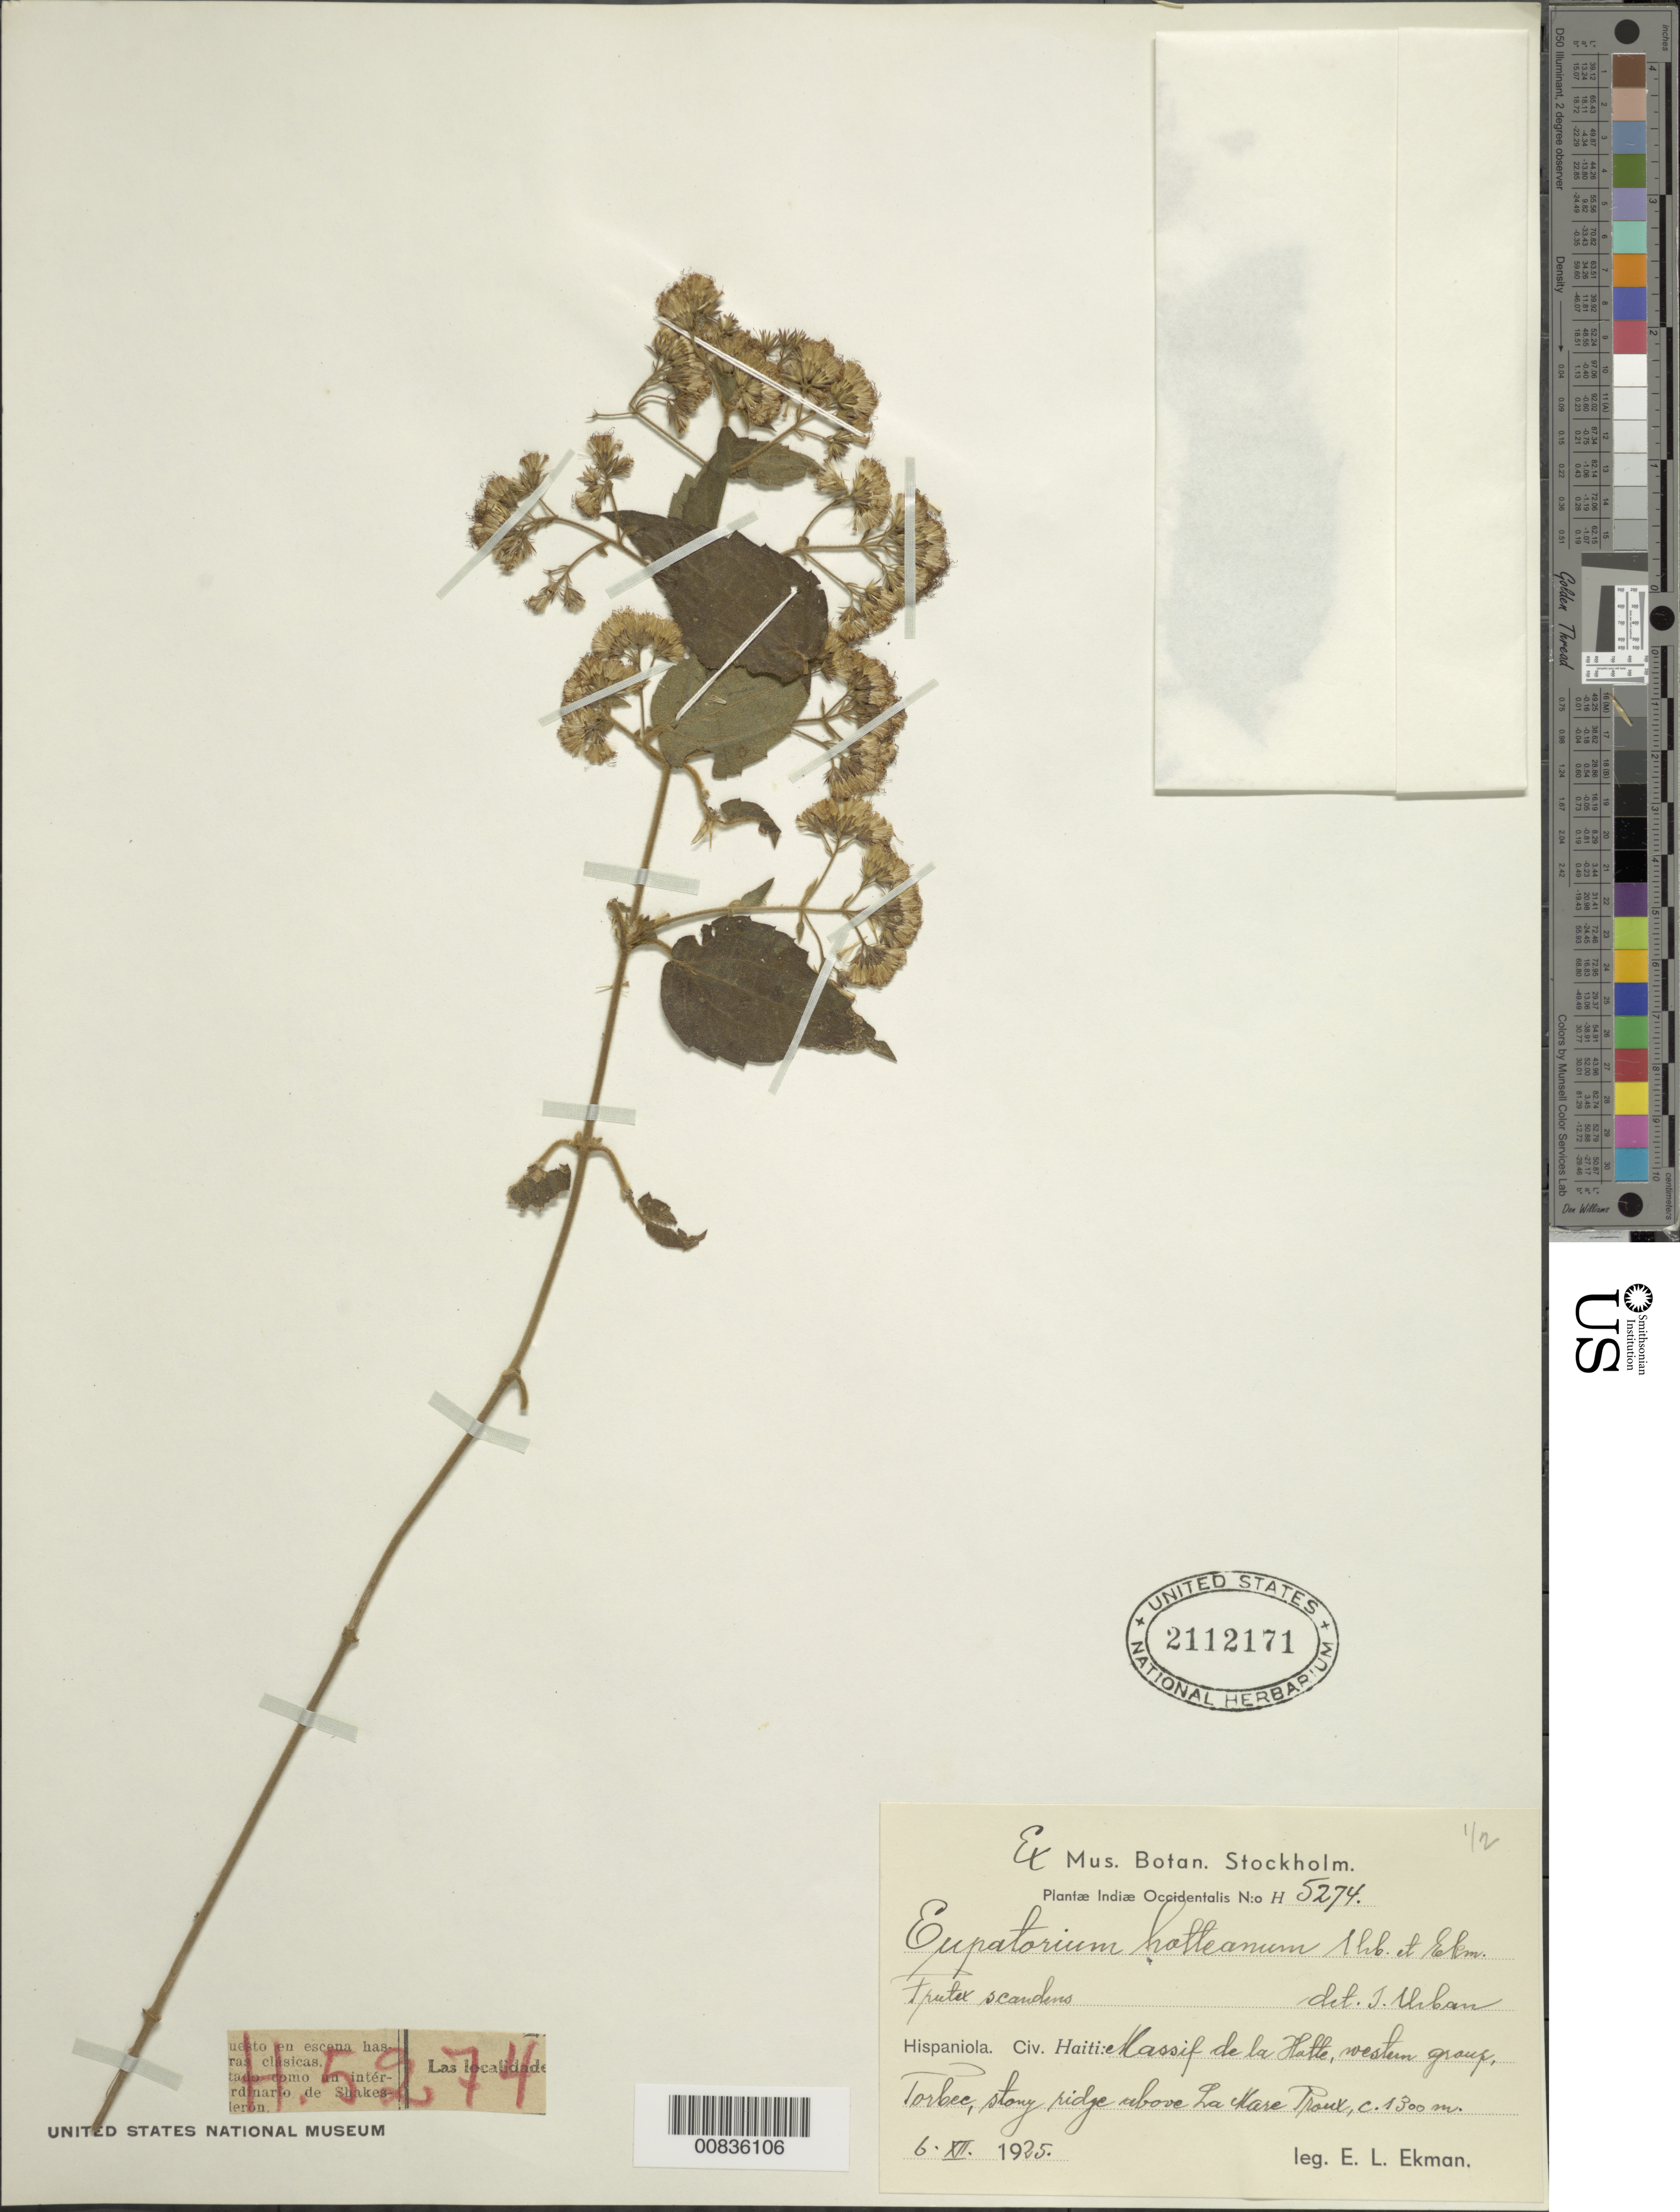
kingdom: Plantae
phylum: Tracheophyta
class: Magnoliopsida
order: Asterales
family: Asteraceae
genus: Koanophyllon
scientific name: Koanophyllon hotteanum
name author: (Urb. & Ekman) R.M. King & H. Rob.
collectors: E. L. Ekman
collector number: H 5274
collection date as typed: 06 Dec 1925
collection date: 1925-12-06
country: Haiti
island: Hispaniola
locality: Massif de la Hotte, western group, Torbec, ridge above La Mare Proux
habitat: Stony ridge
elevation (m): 1300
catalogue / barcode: US 2112171